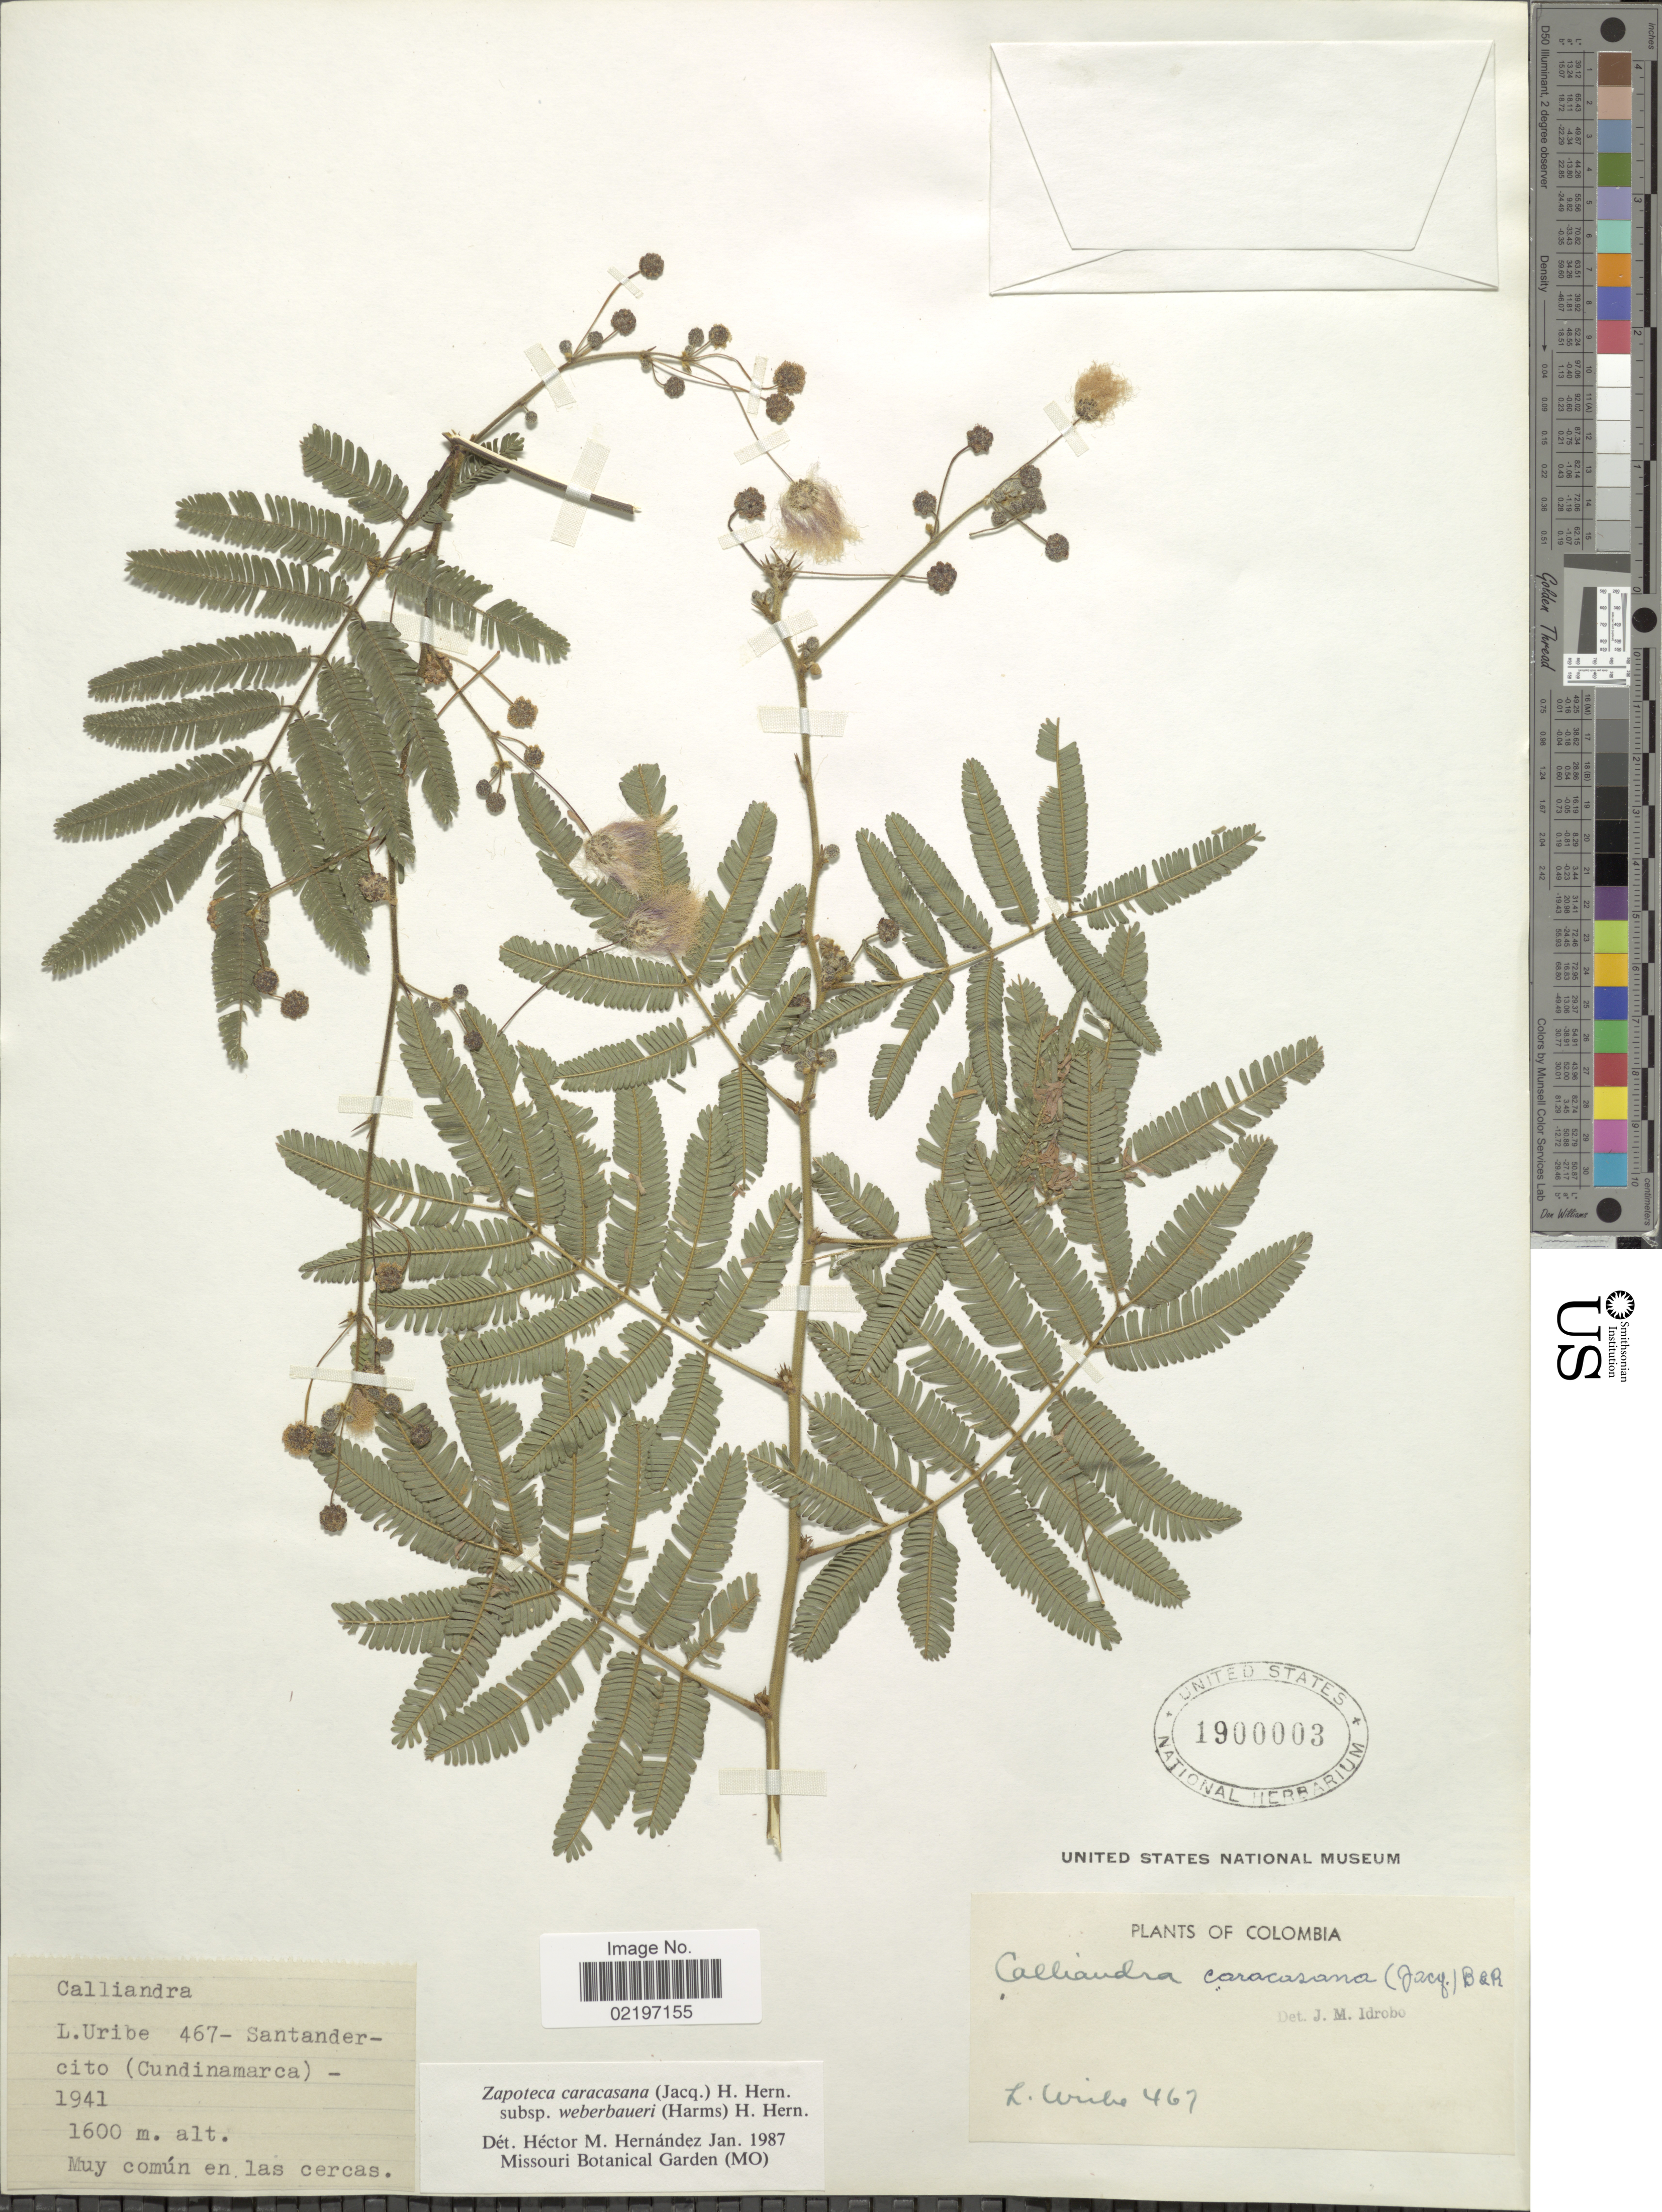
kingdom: Plantae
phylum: Tracheophyta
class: Magnoliopsida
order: Fabales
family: Fabaceae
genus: Zapoteca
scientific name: Zapoteca caracasana subsp. weberbaueri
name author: (Harms) H.M. Hern.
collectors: L. Uribe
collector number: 467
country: Colombia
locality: Santander-cito (Cundinamarca)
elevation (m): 1600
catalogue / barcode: US 1900003